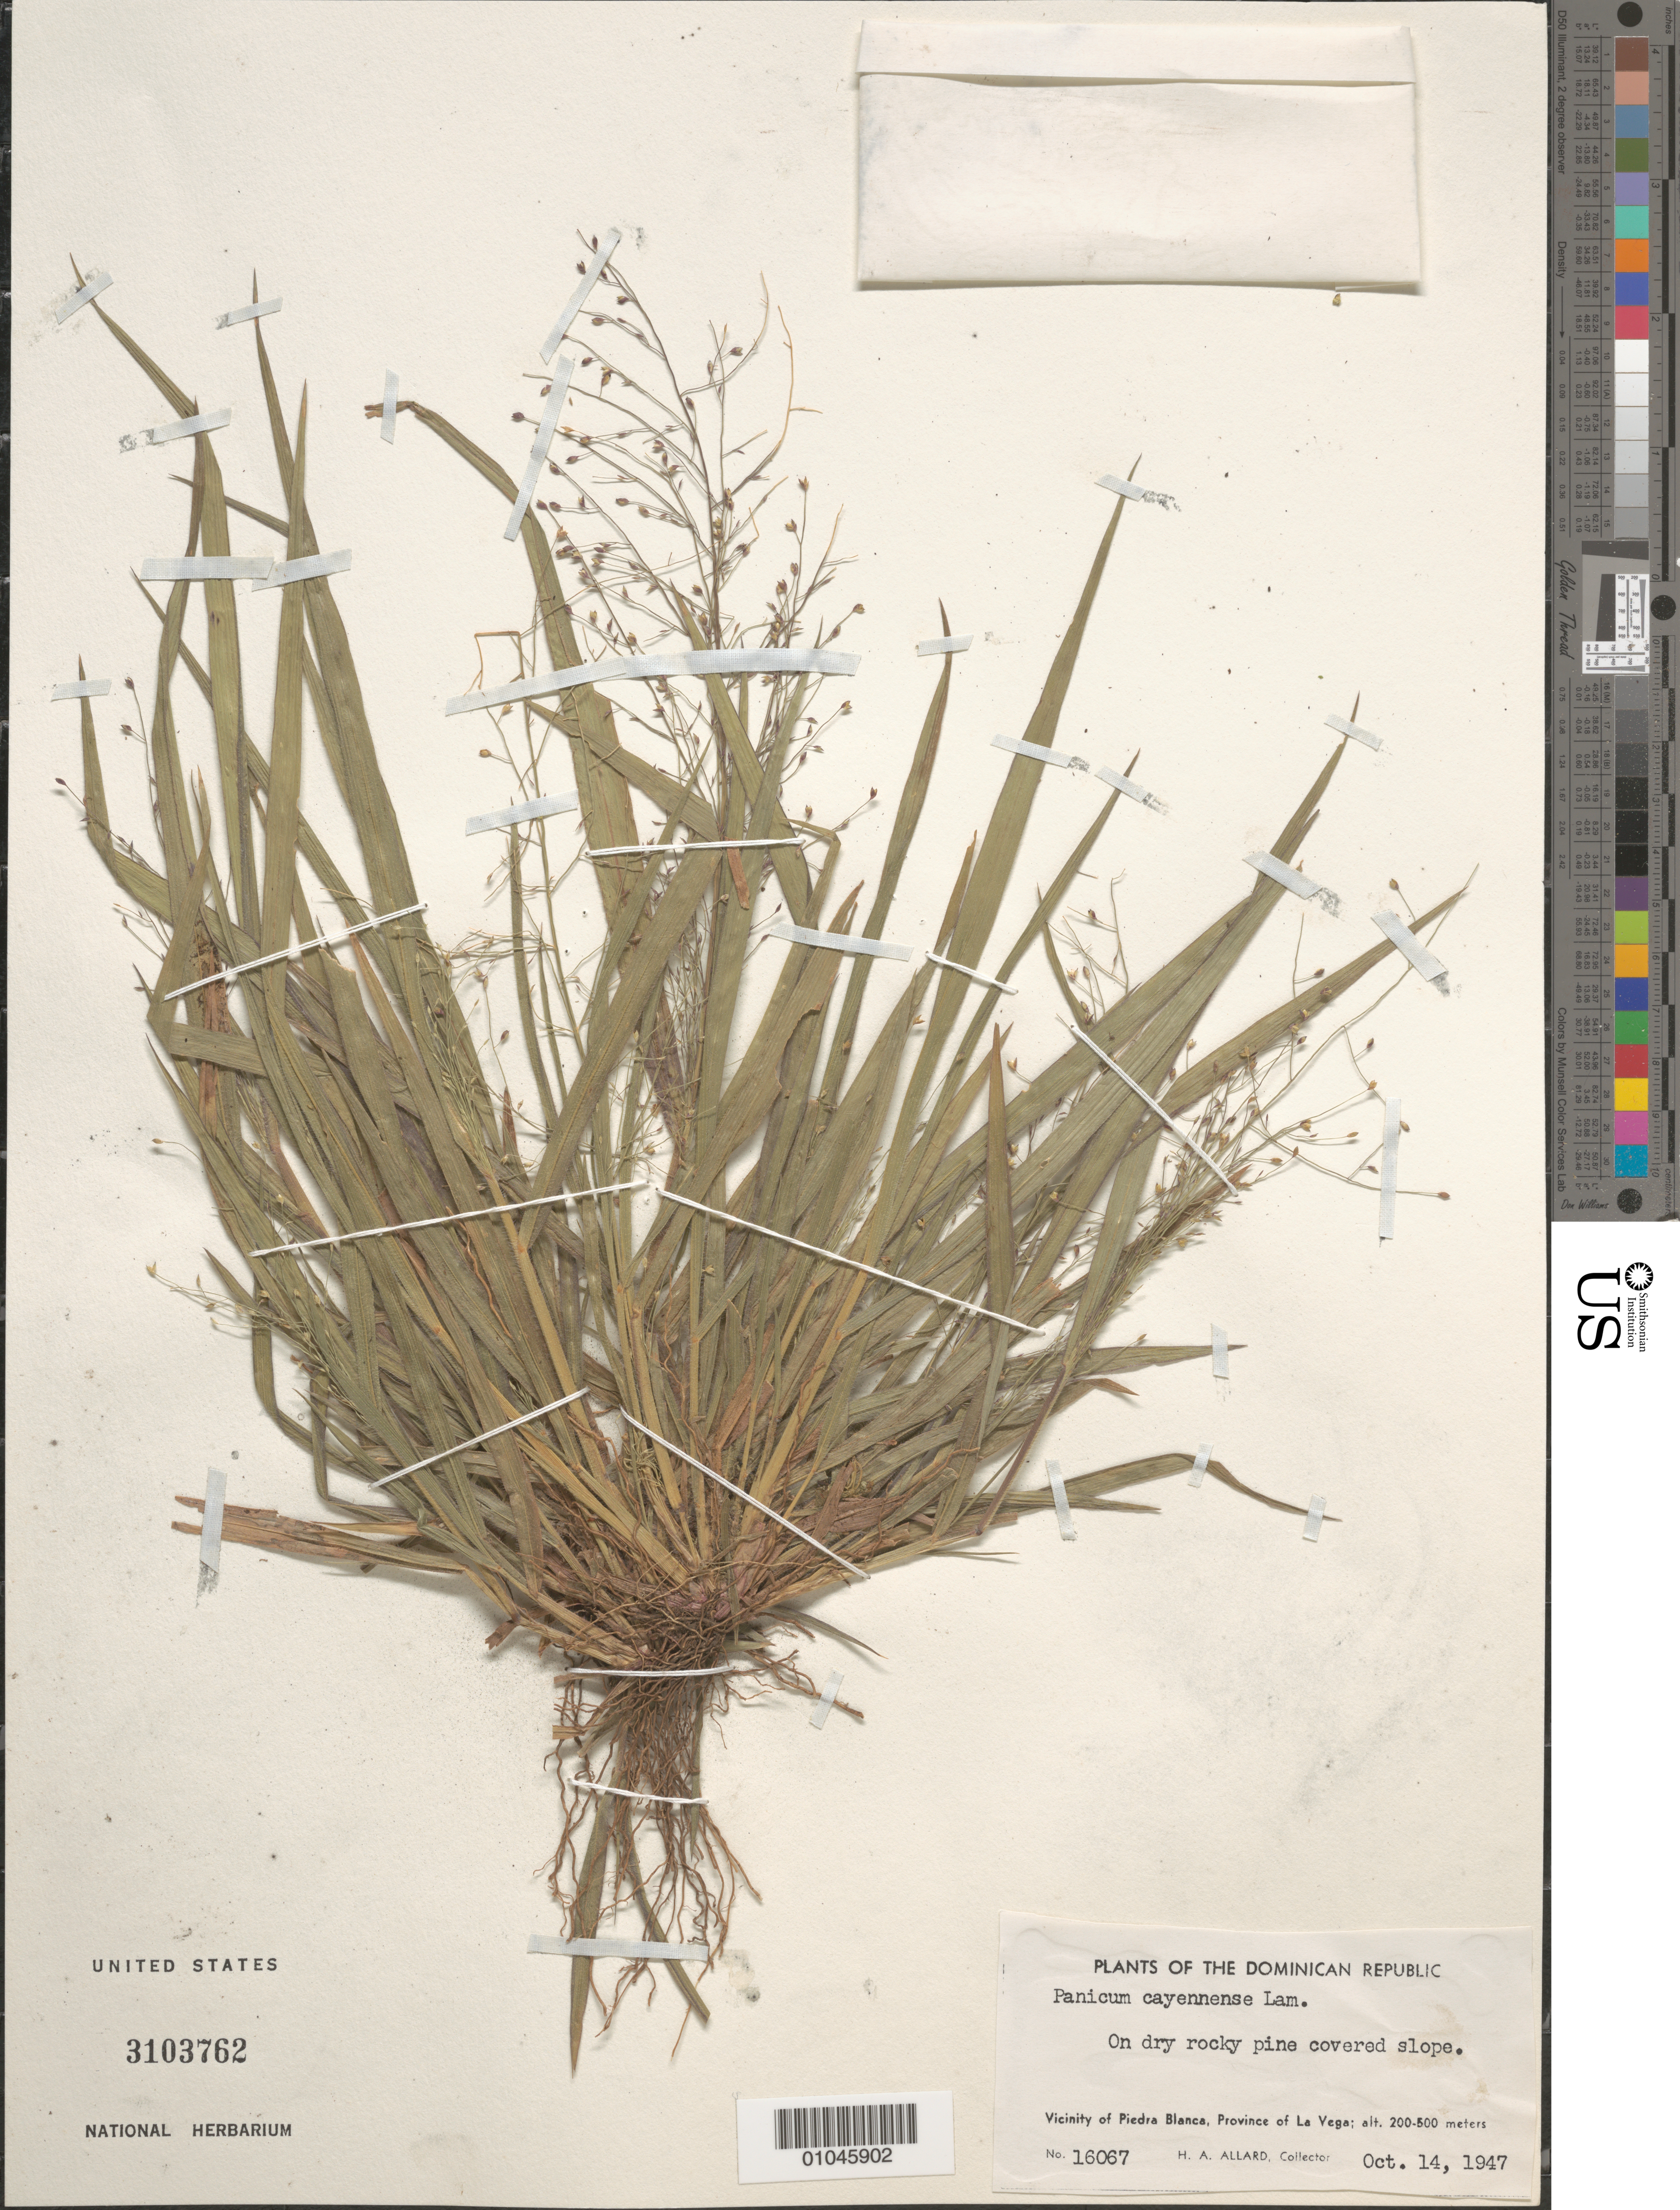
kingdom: Plantae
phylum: Tracheophyta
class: Liliopsida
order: Poales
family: Poaceae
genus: Panicum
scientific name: Panicum cayennense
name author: Lam.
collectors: H. A. Allard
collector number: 16067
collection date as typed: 14 Oct 1947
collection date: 1947-10-14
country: Dominican Republic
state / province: La Vega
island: Hispaniola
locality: Piedra Blanca, province of La Vega on dry rocky pine covered slope.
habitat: on dry rocky pine covered slope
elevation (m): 200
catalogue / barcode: US 3103762